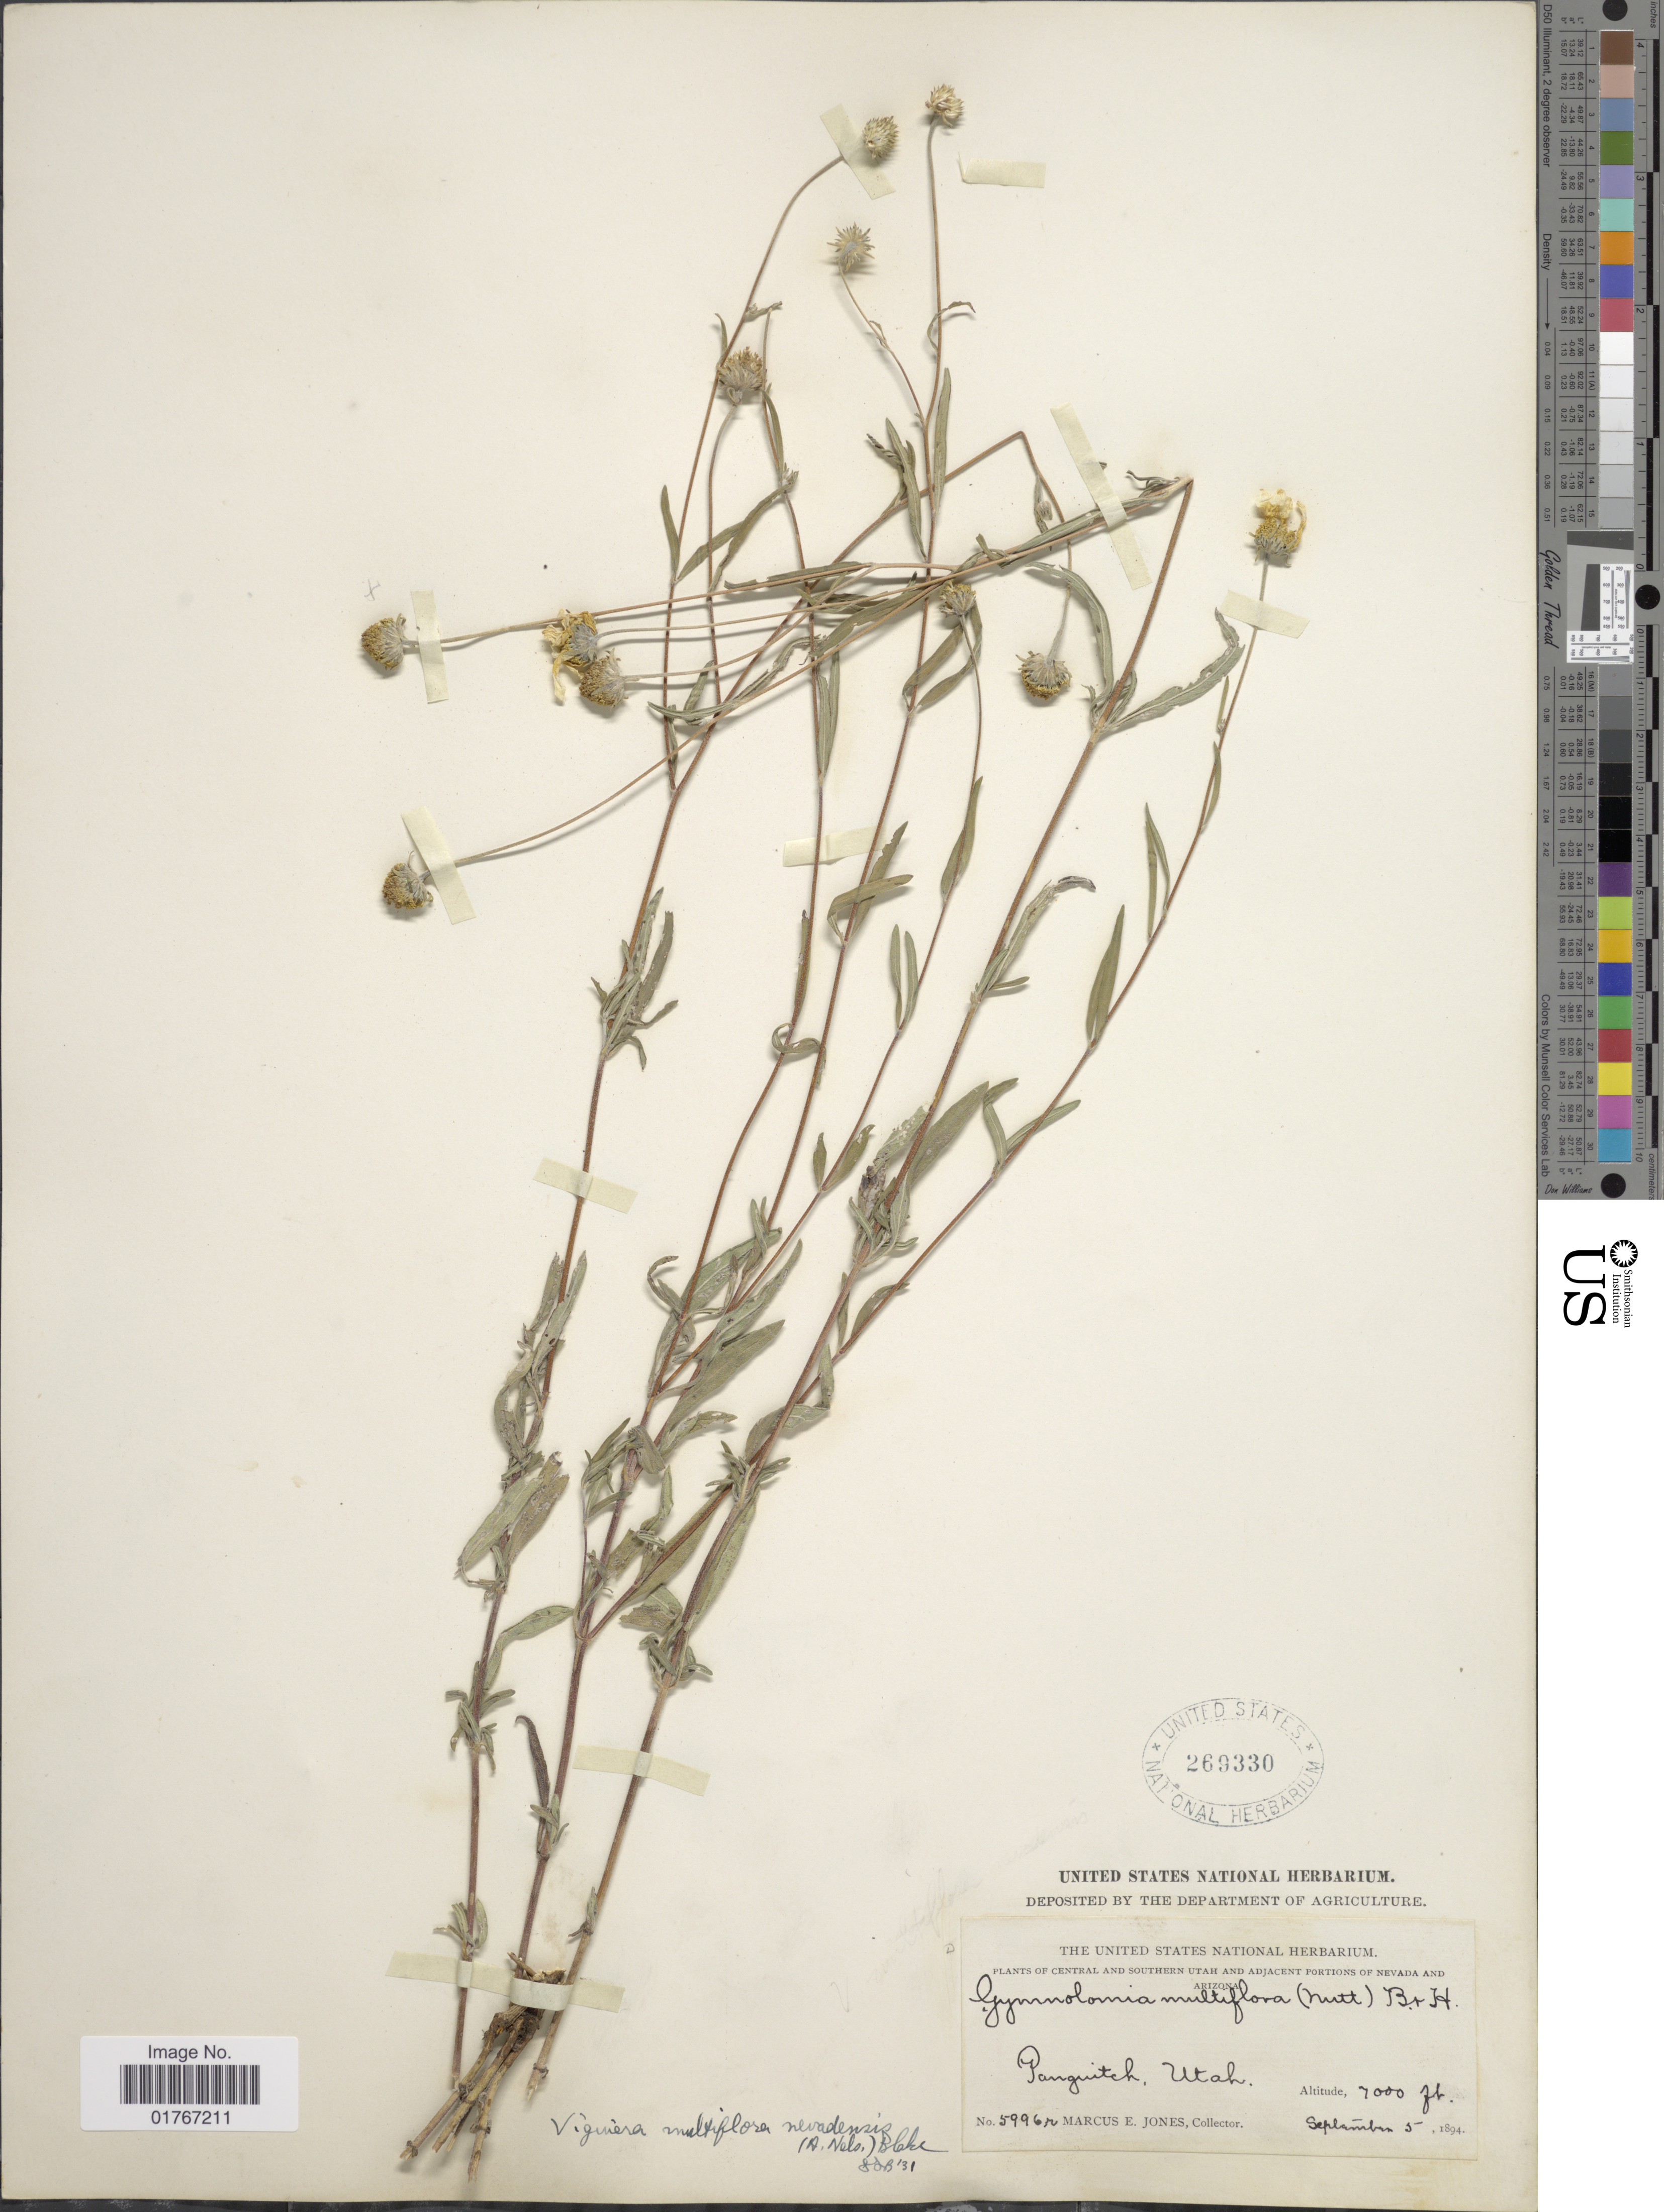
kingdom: Plantae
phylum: Tracheophyta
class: Magnoliopsida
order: Asterales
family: Asteraceae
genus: Heliomeris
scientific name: Heliomeris multiflora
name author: Nutt.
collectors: M. E. Jones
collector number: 5996r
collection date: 1894-09-05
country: United States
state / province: Utah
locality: Central and southern Utah and adjacent portions of Nevada and Arizona, Panguitch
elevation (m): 2134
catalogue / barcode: US 269330